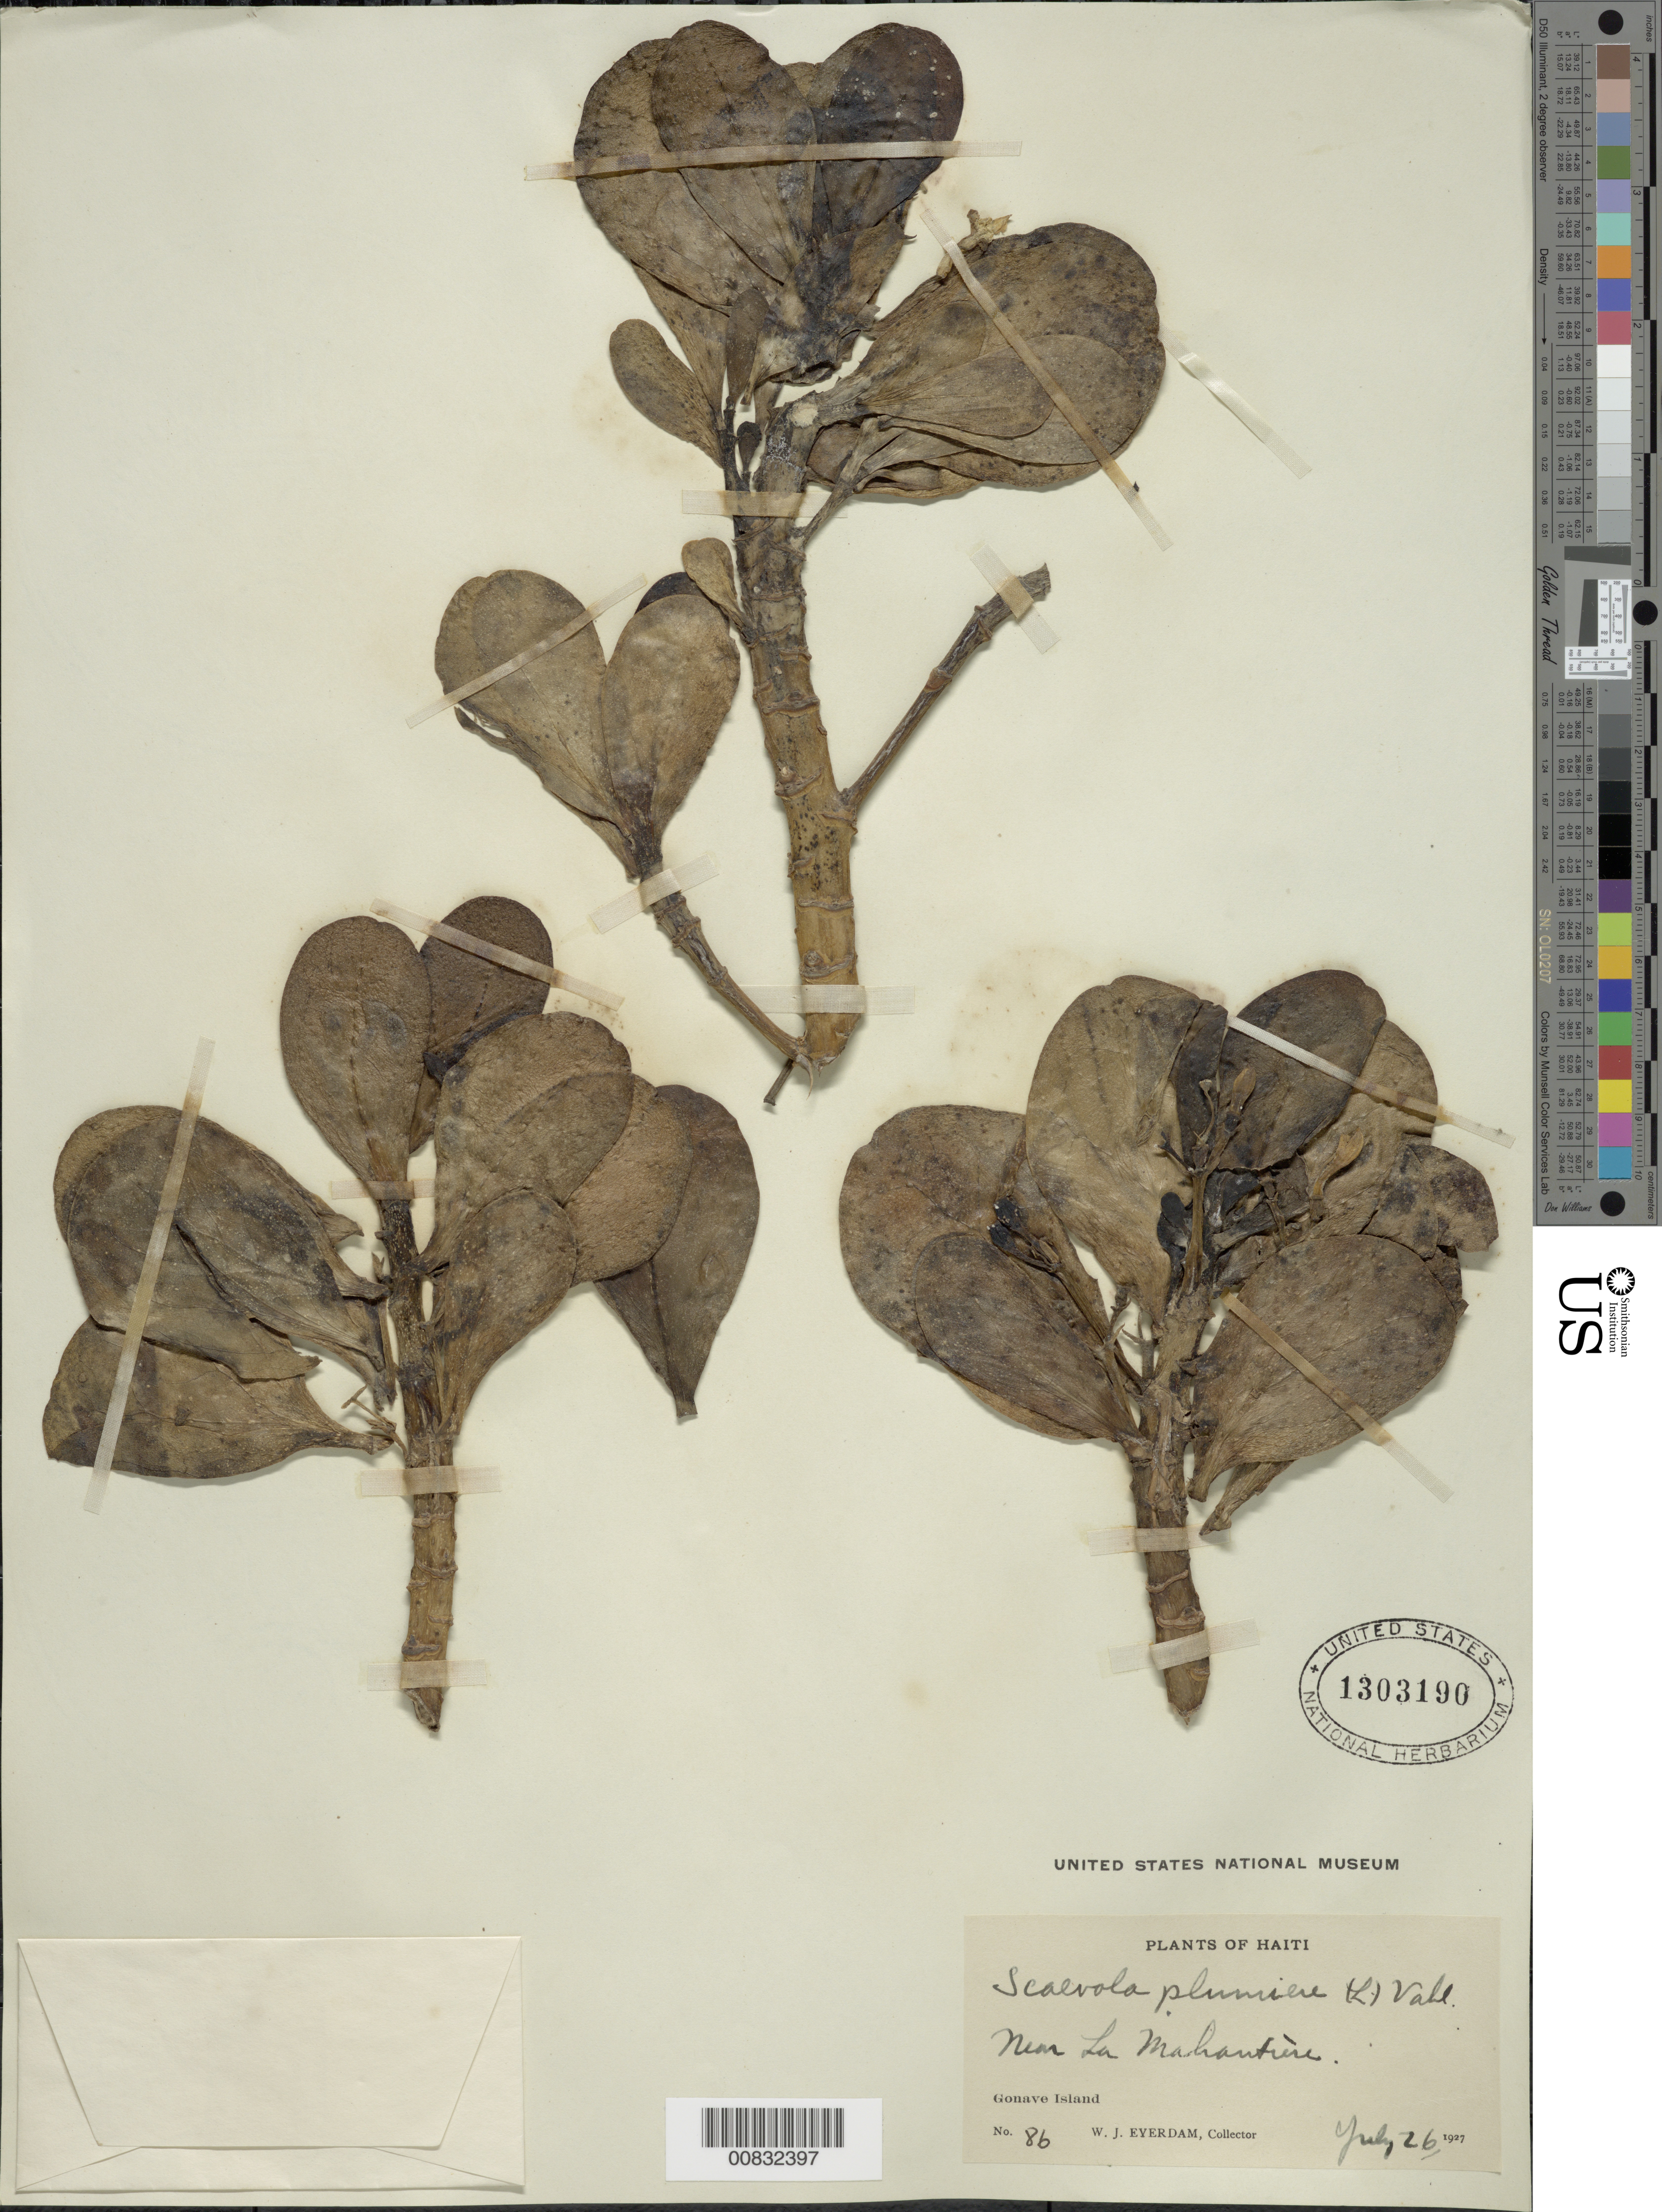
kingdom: Plantae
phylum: Tracheophyta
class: Magnoliopsida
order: Asterales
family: Goodeniaceae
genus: Scaevola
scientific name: Scaevola plumieri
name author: (L.) Vahl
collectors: W. J. Eyerdam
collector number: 86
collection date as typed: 26 Jul 1927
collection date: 1927-07-26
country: Haiti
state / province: Ouest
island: Île de la Gonâve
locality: Near La Mahantière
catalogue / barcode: US 1303190